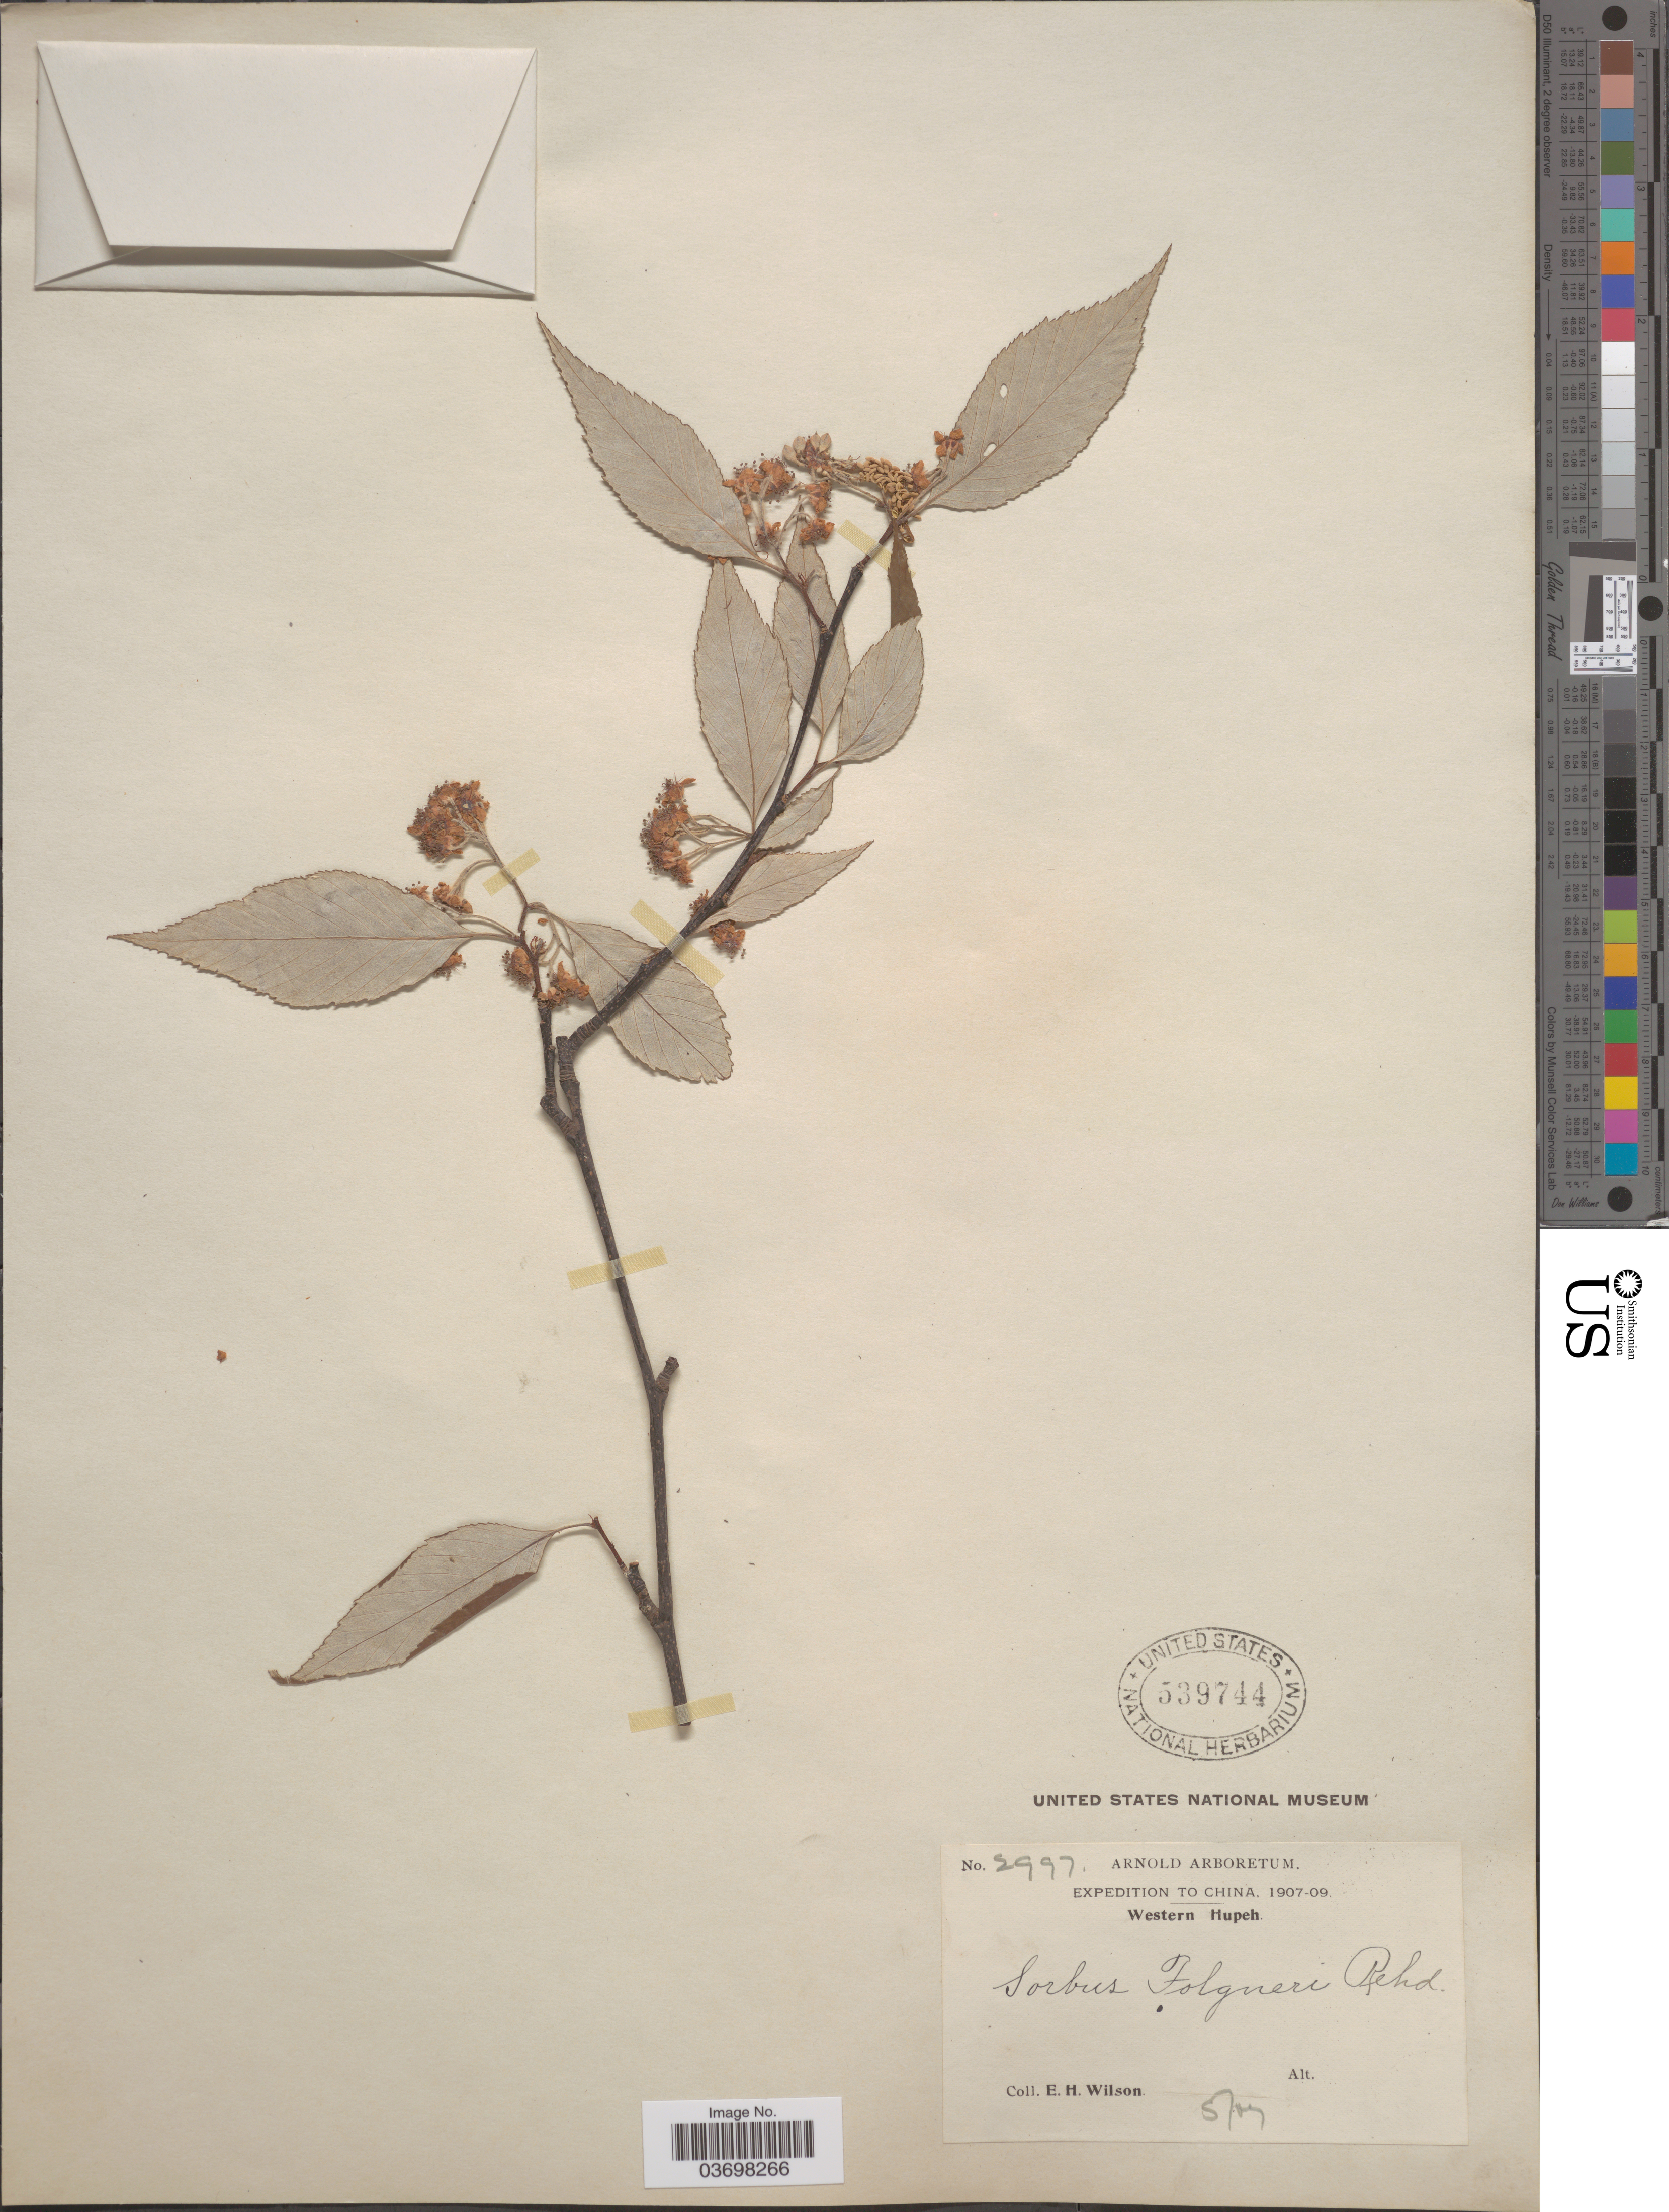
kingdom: Plantae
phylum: Tracheophyta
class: Magnoliopsida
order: Rosales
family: Rosaceae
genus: Sorbus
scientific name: Sorbus folgneri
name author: (C.K. Schneid.) Rehder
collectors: E. Wilson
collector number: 2997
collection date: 1907-05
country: China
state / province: Hubei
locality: Western Hupeh.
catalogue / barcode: US 539744